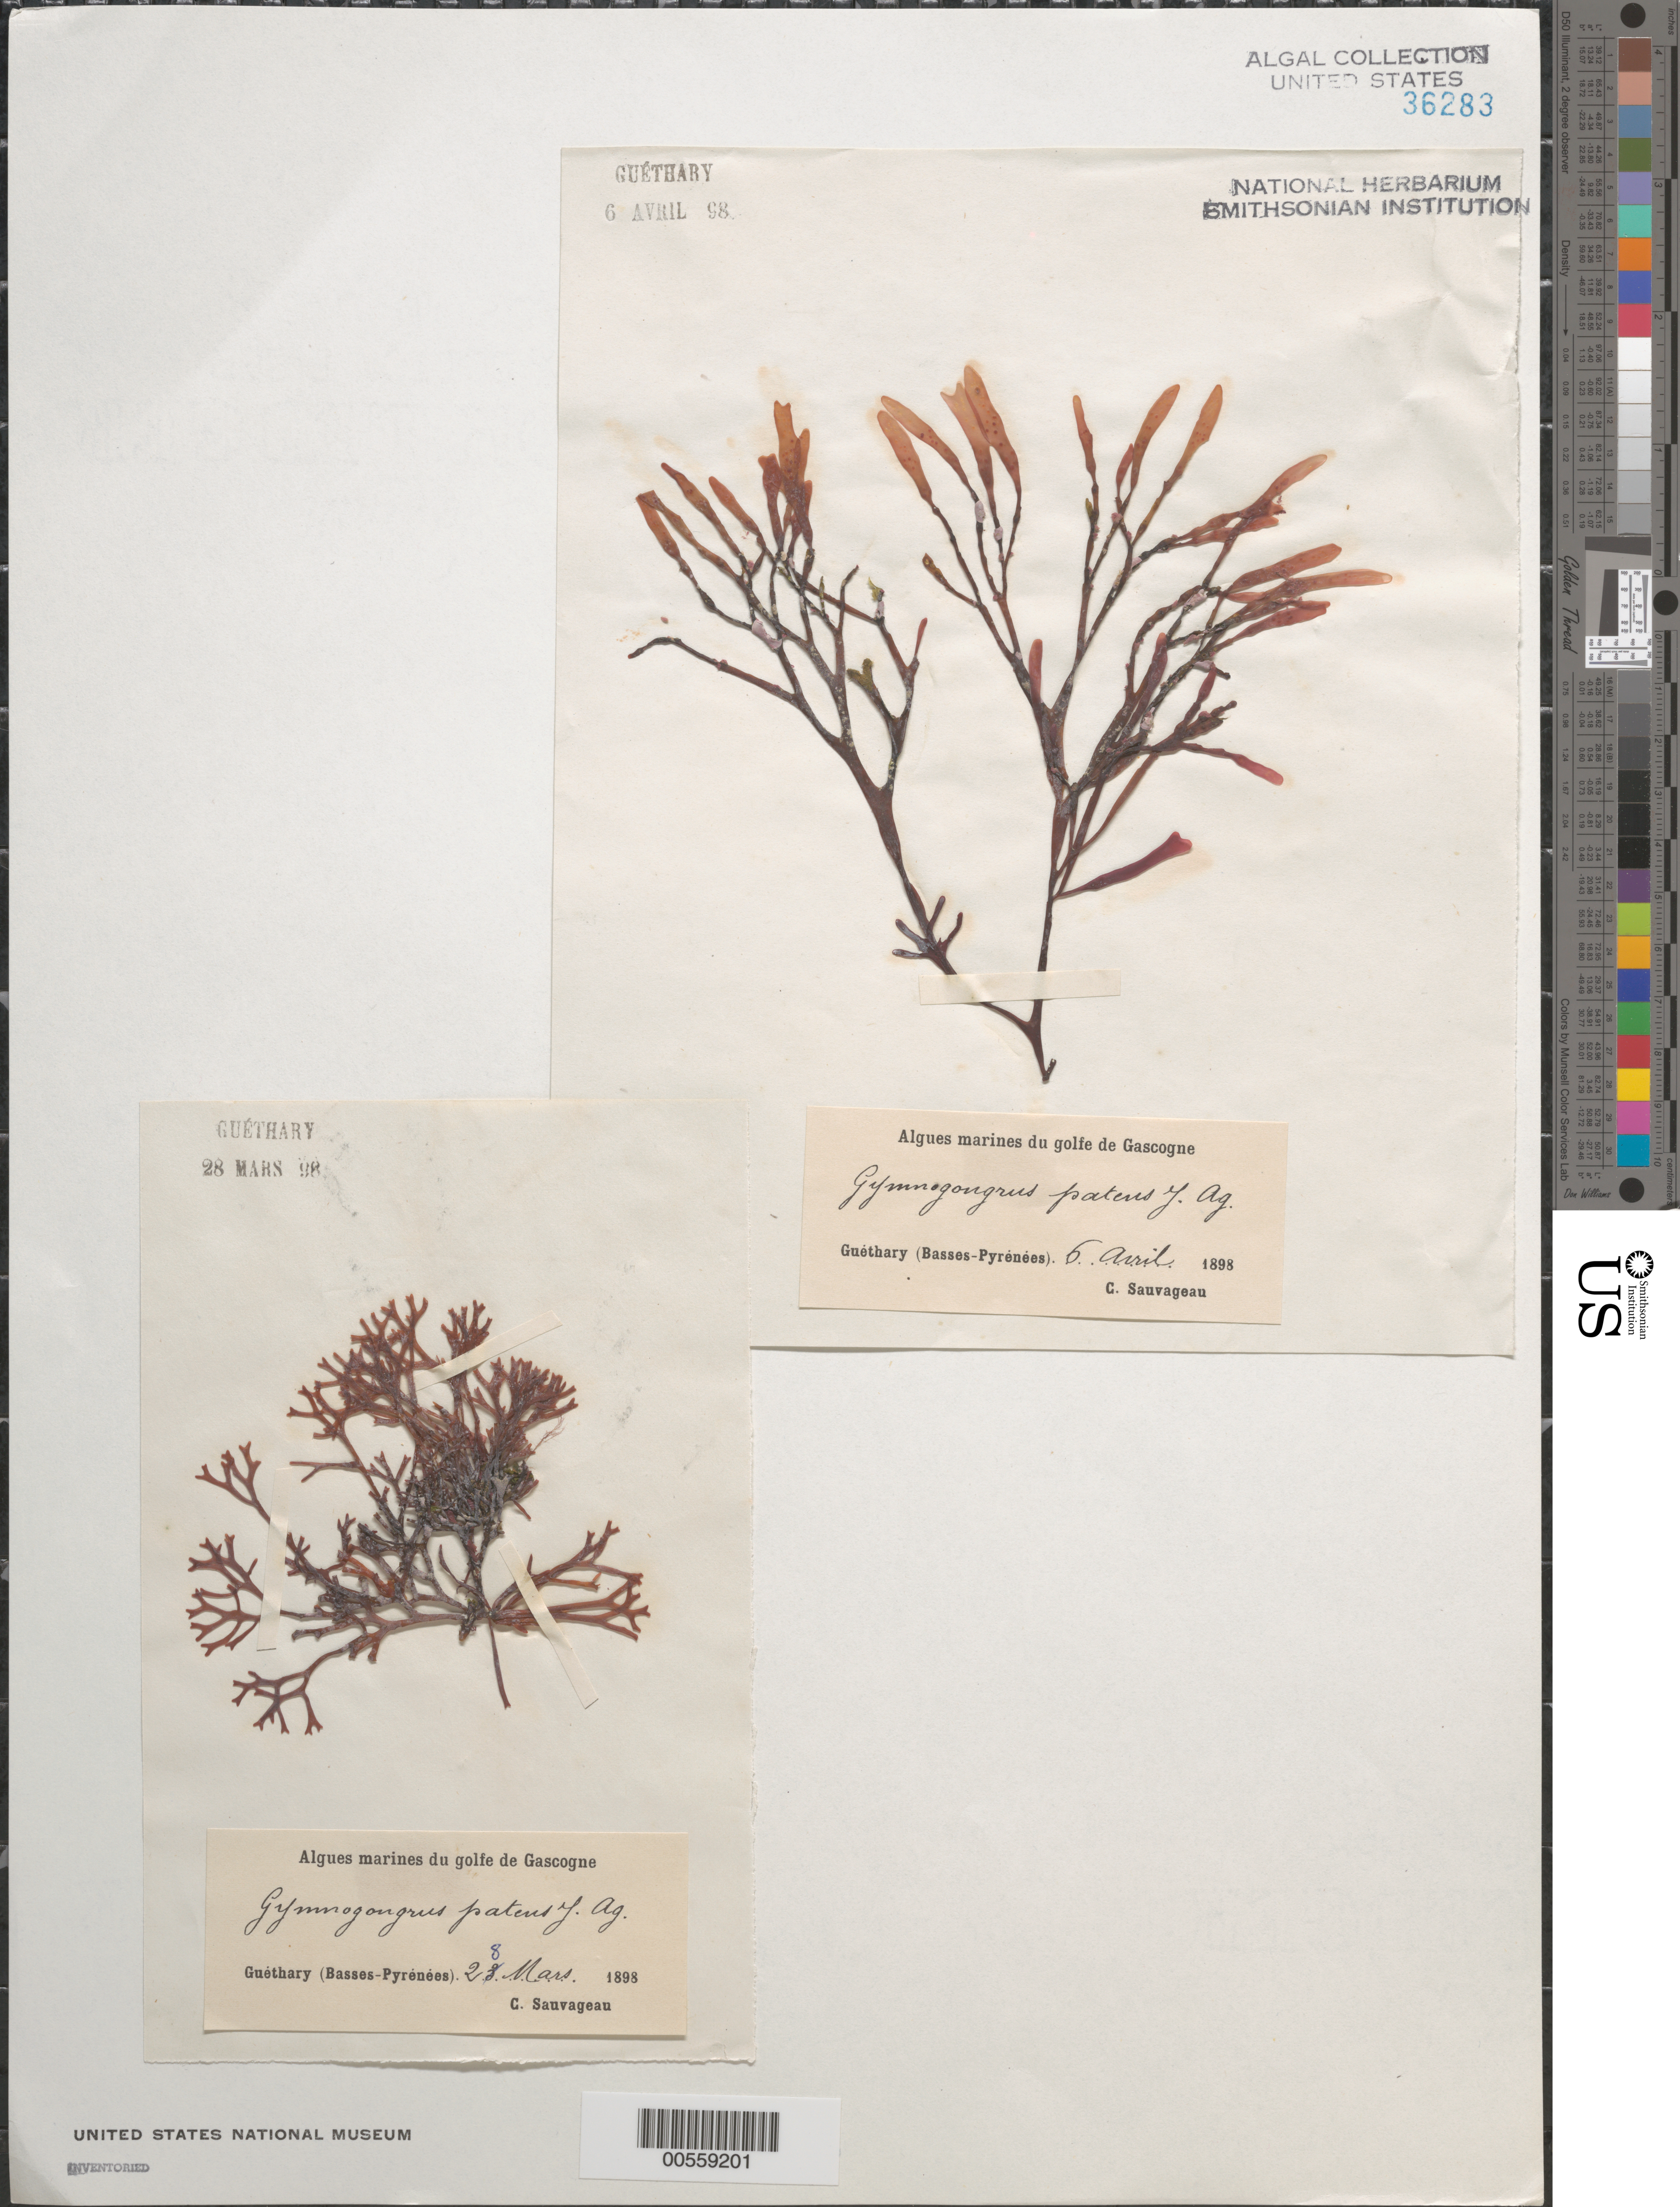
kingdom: Plantae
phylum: Rhodophyta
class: Florideophyceae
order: Gigartinales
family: Phyllophoraceae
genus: Gymnogongrus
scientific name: Gymnogongrus patens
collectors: C. F. Sauvageau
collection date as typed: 28 Mar 1898 AND 06 Apr 1898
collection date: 1898-03-28,1898-04-06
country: France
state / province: Nouvelle-Aquitaine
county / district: Pyrénées-Atlantiques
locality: Guethary, Bay of Biscay (Golfe de Gascogne)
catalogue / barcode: US 36283